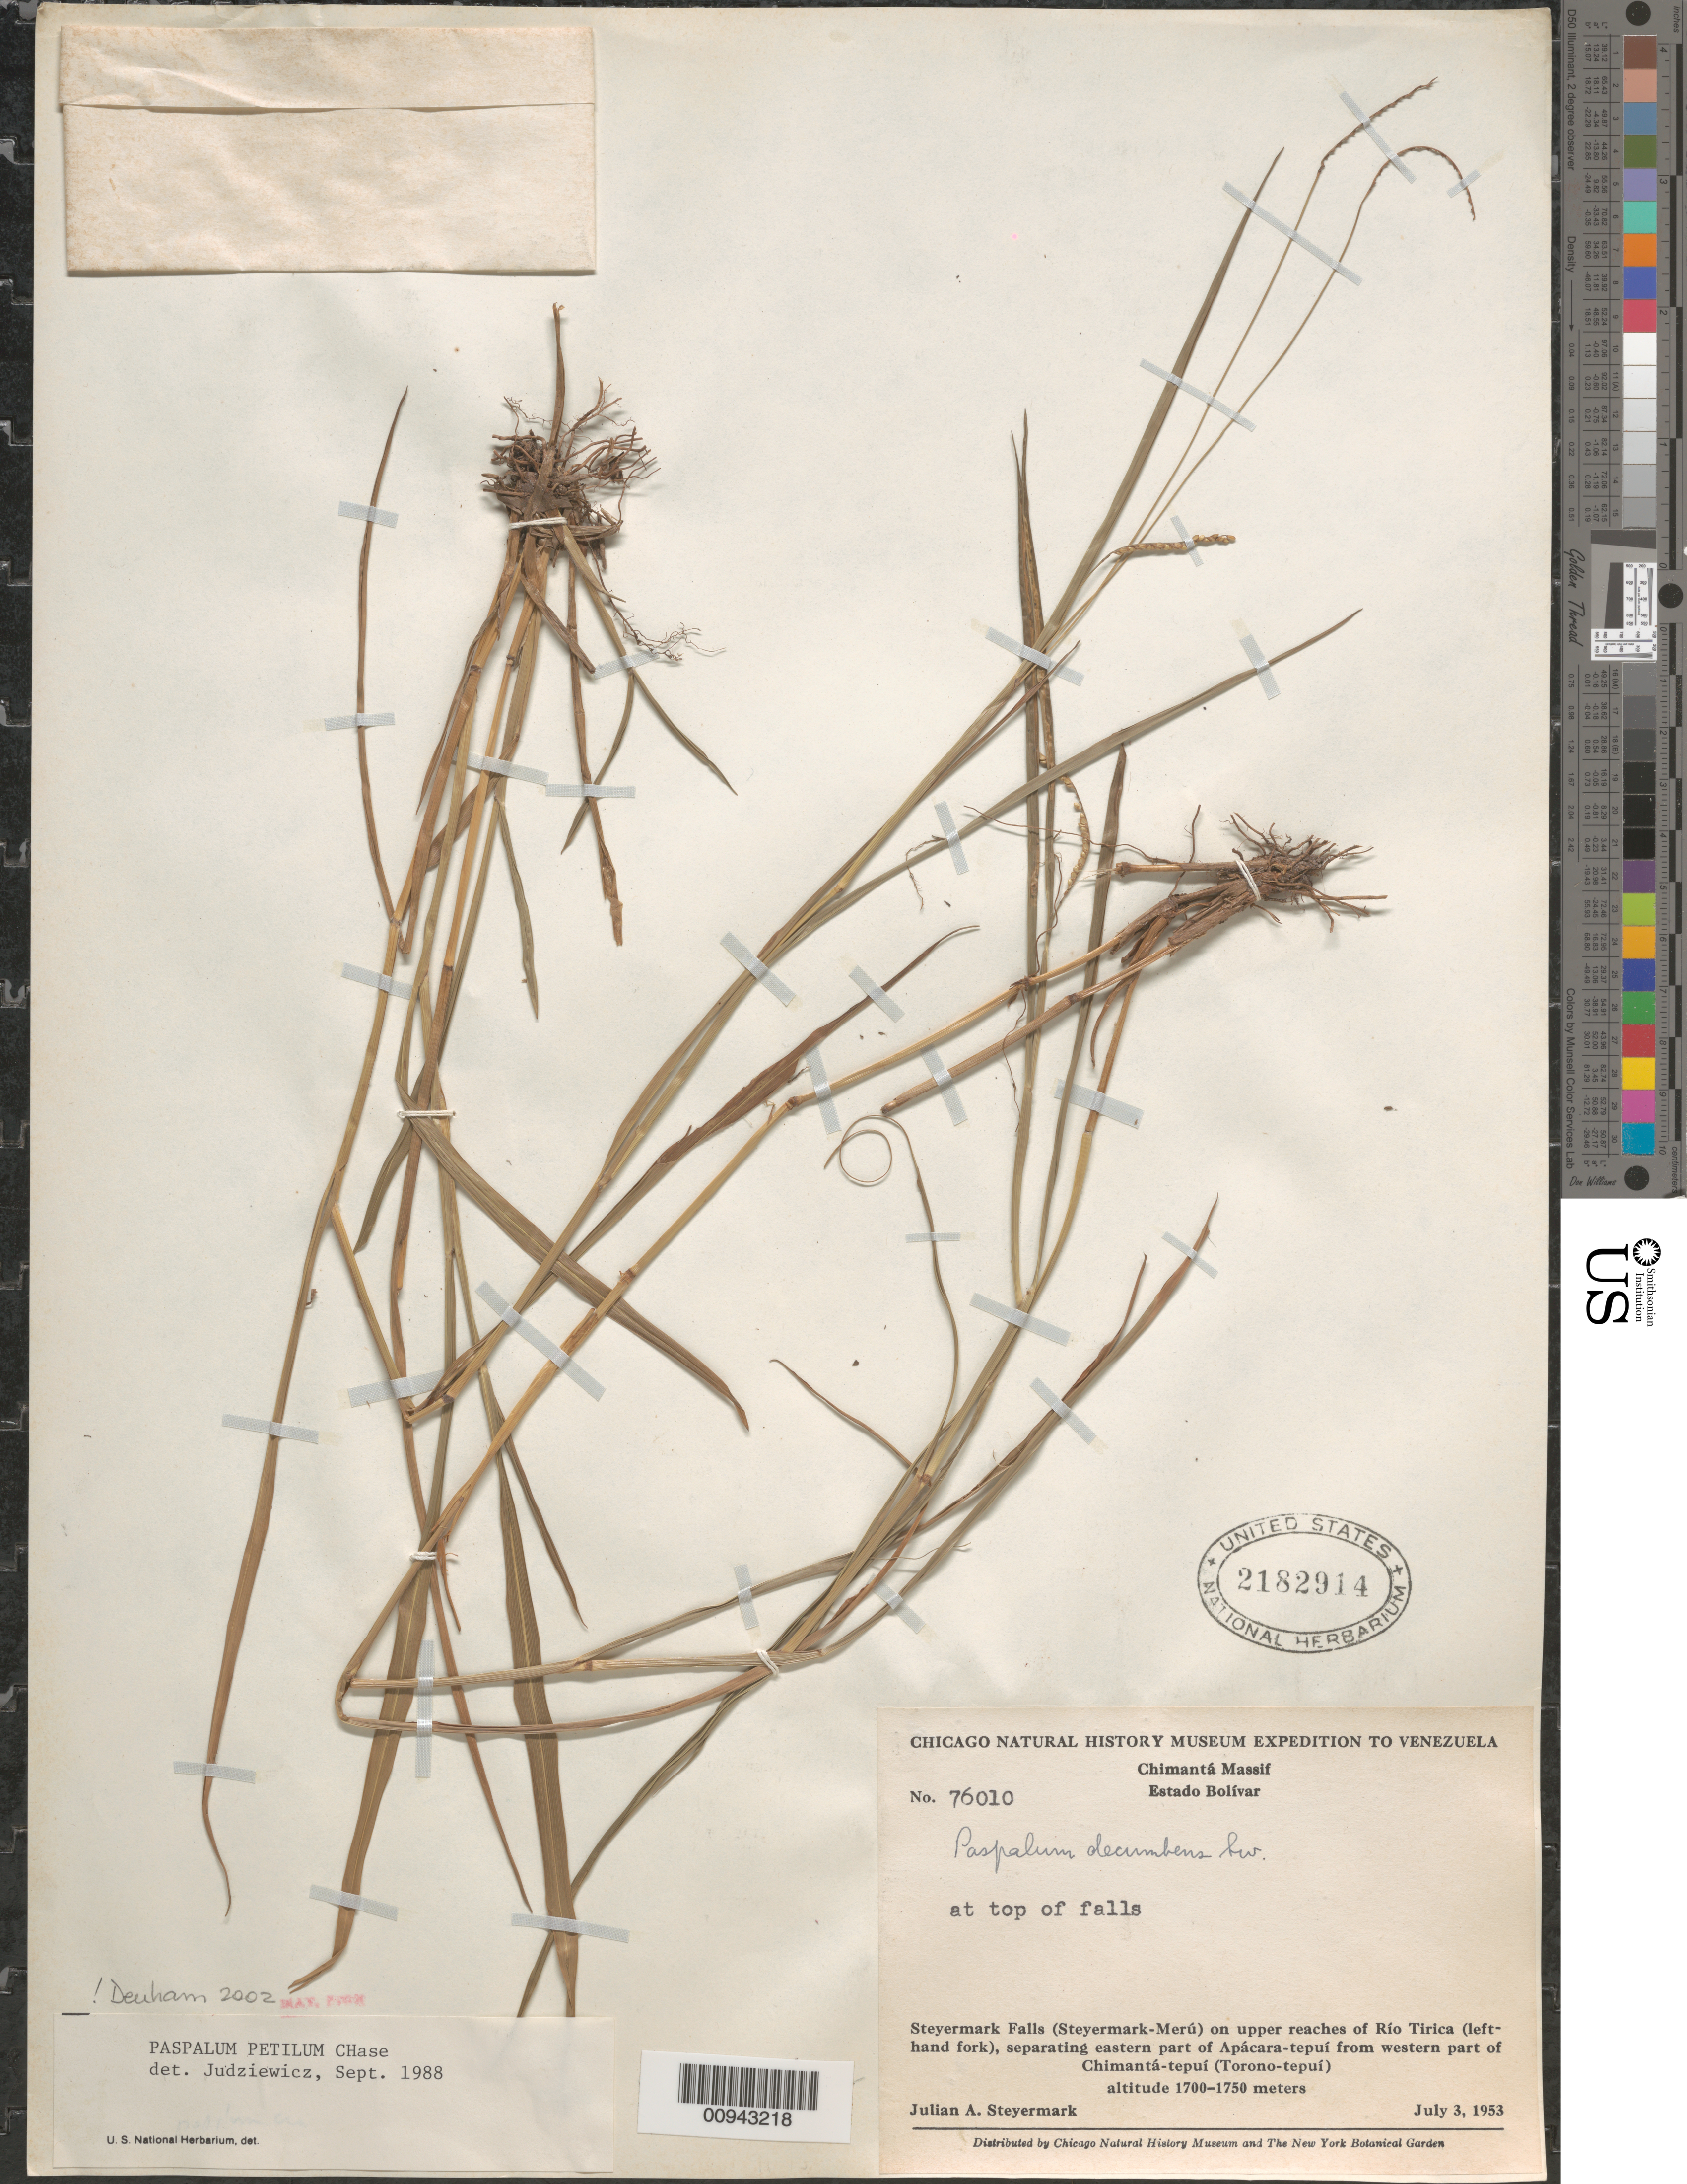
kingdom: Plantae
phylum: Tracheophyta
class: Liliopsida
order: Poales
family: Poaceae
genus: Paspalum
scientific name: Paspalum petilum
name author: Chase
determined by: Dehman, --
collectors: J. Steyermark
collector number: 76010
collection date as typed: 3-Jul-53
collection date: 1953-07-03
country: Venezuela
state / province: Bolívar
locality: Steyermark Falls, Río Tirica, between Apácara-tepuí and Chimantá-tepuí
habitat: At top of falls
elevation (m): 1700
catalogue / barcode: US 2182914